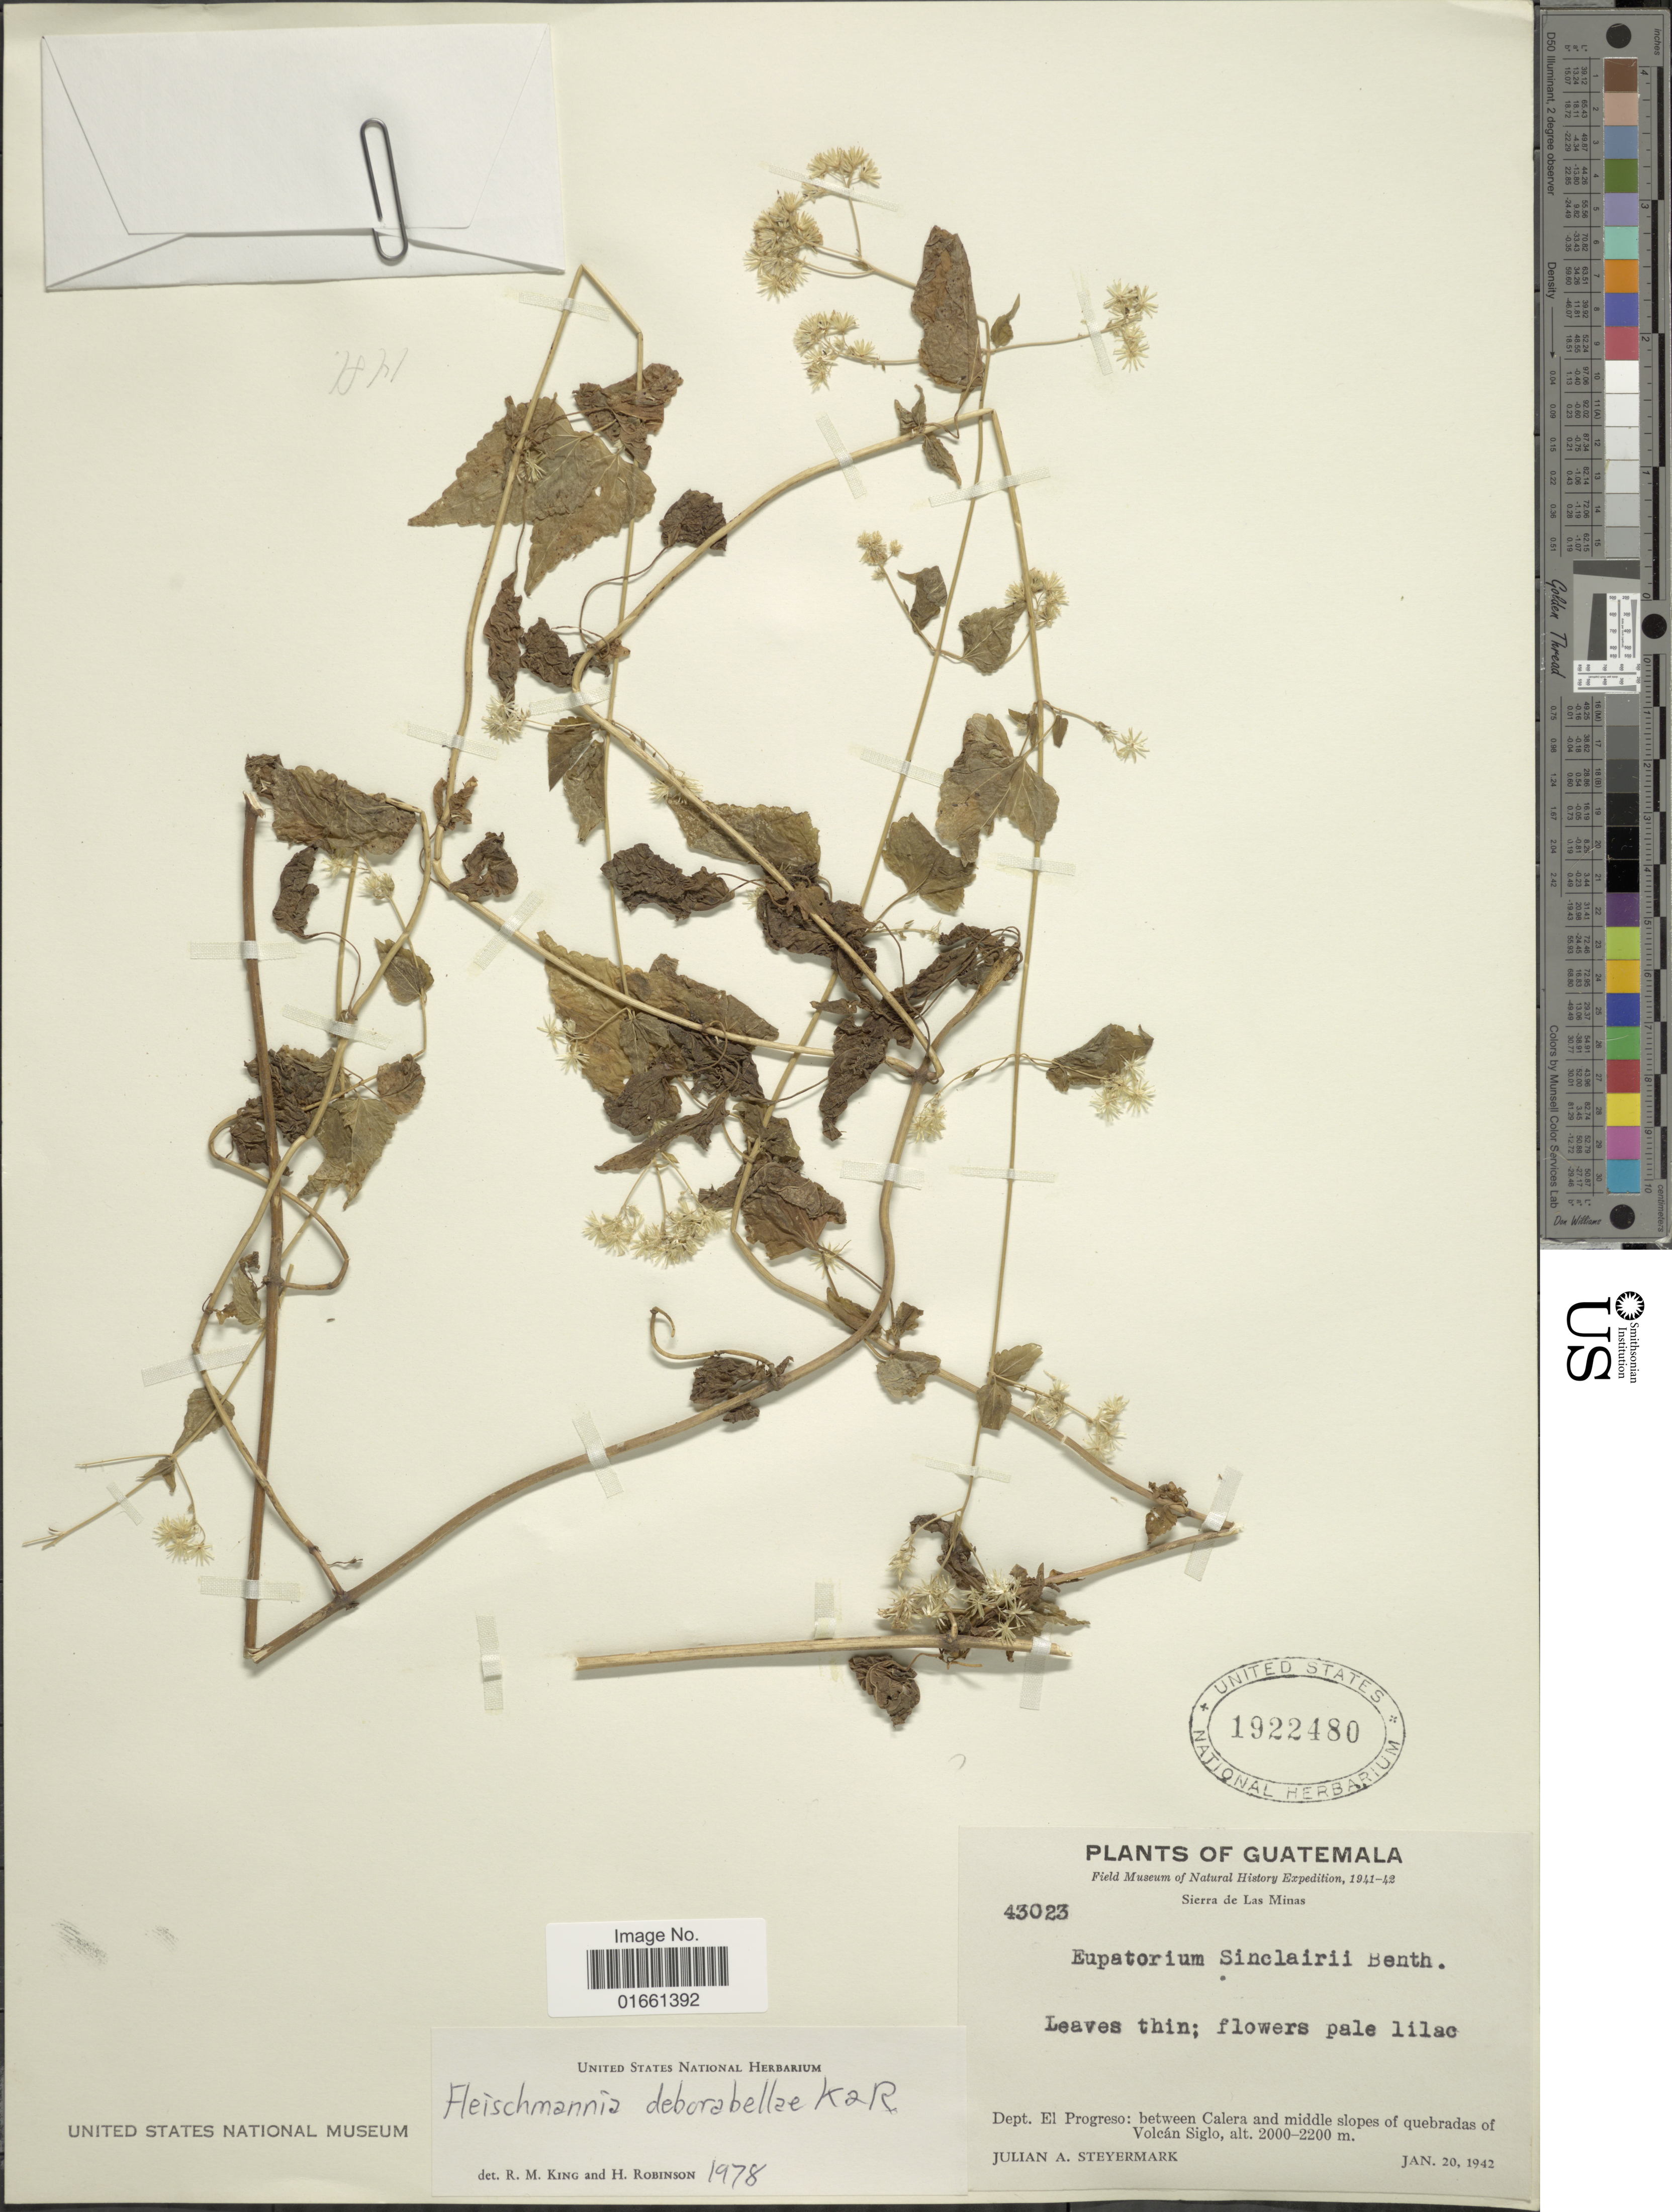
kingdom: Plantae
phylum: Tracheophyta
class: Magnoliopsida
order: Asterales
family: Asteraceae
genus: Fleischmannia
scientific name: Fleischmannia deborabellae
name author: R.M. King & H. Rob.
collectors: J. Steyermark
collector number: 43023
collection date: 1942-01-20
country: Guatemala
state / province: El Progreso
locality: Sierra de Las Minas, Dept. El Progreso: between Calera and middle slopes of quebradas of Volcan Siglo.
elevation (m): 2000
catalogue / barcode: US 1922480